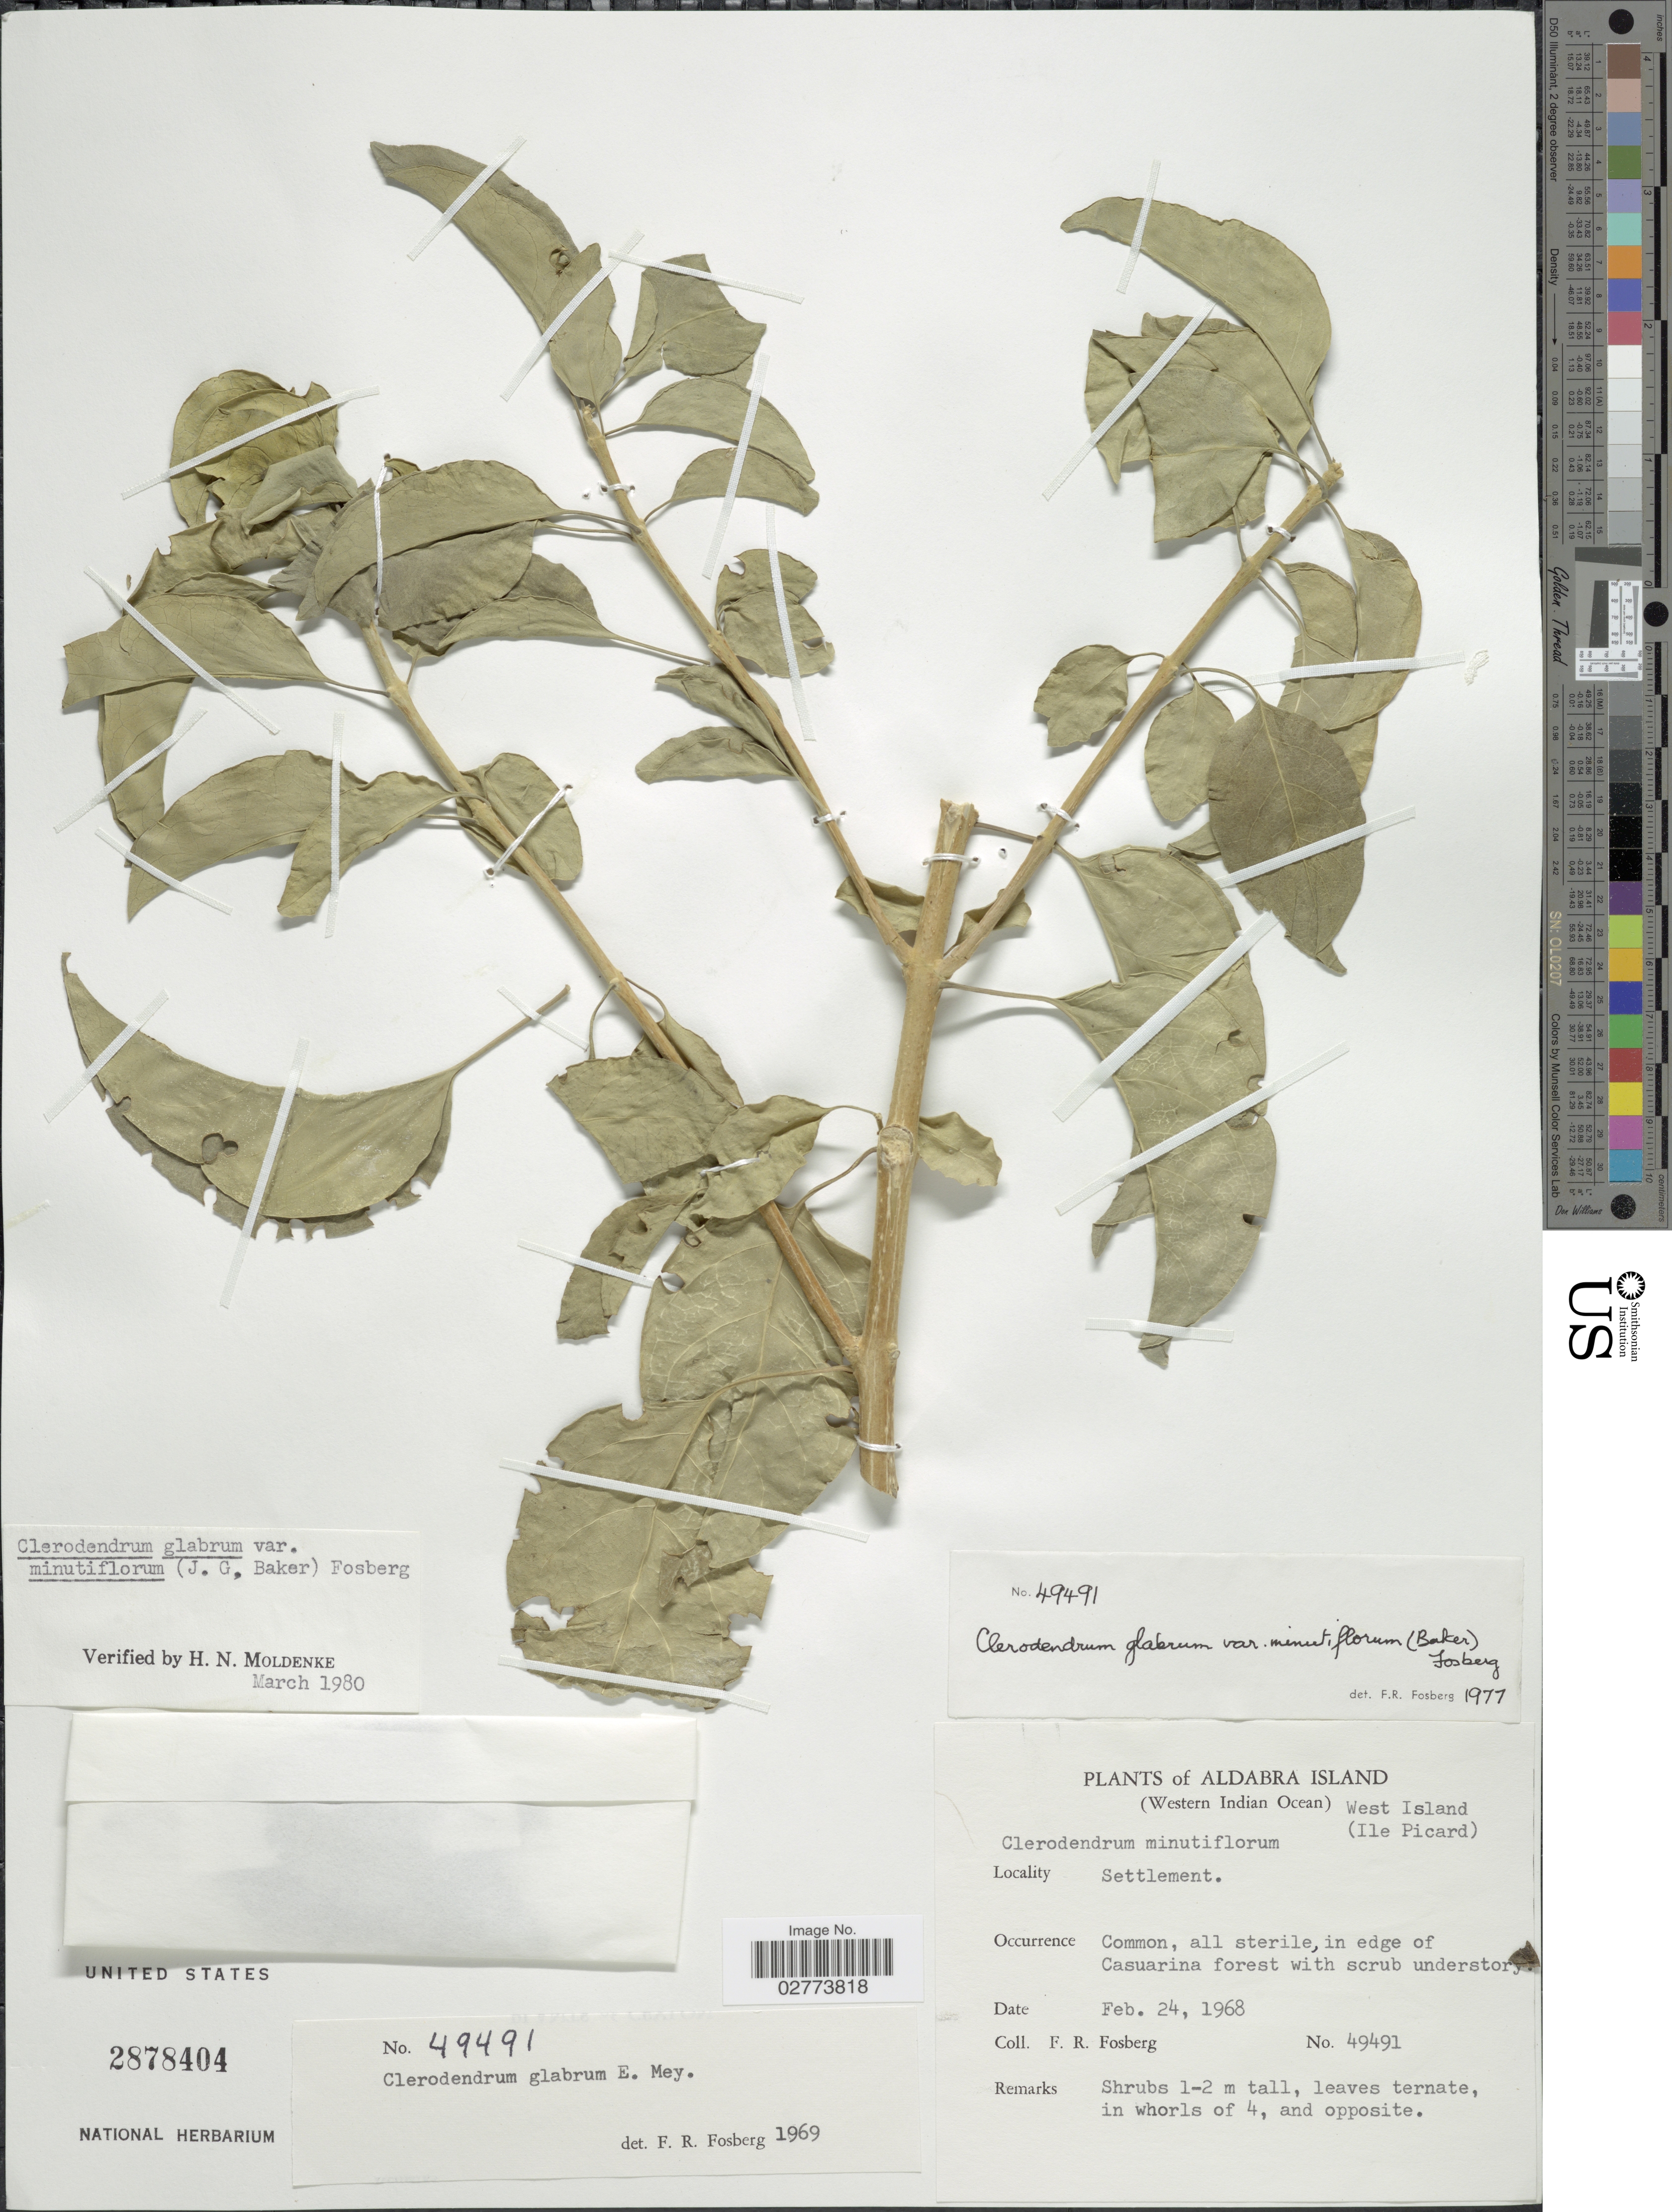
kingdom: Plantae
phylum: Tracheophyta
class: Magnoliopsida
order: Lamiales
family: Lamiaceae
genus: Clerodendrum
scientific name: Clerodendrum glabrum var. minutiflorum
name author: (Baker) Fosberg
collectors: F. R. Fosberg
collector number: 49491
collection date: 1968-02-24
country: Seychelles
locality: Aldabra Island (Western Indian Ocean) West Island (Ile Picard), Settlement.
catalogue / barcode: US 2878404